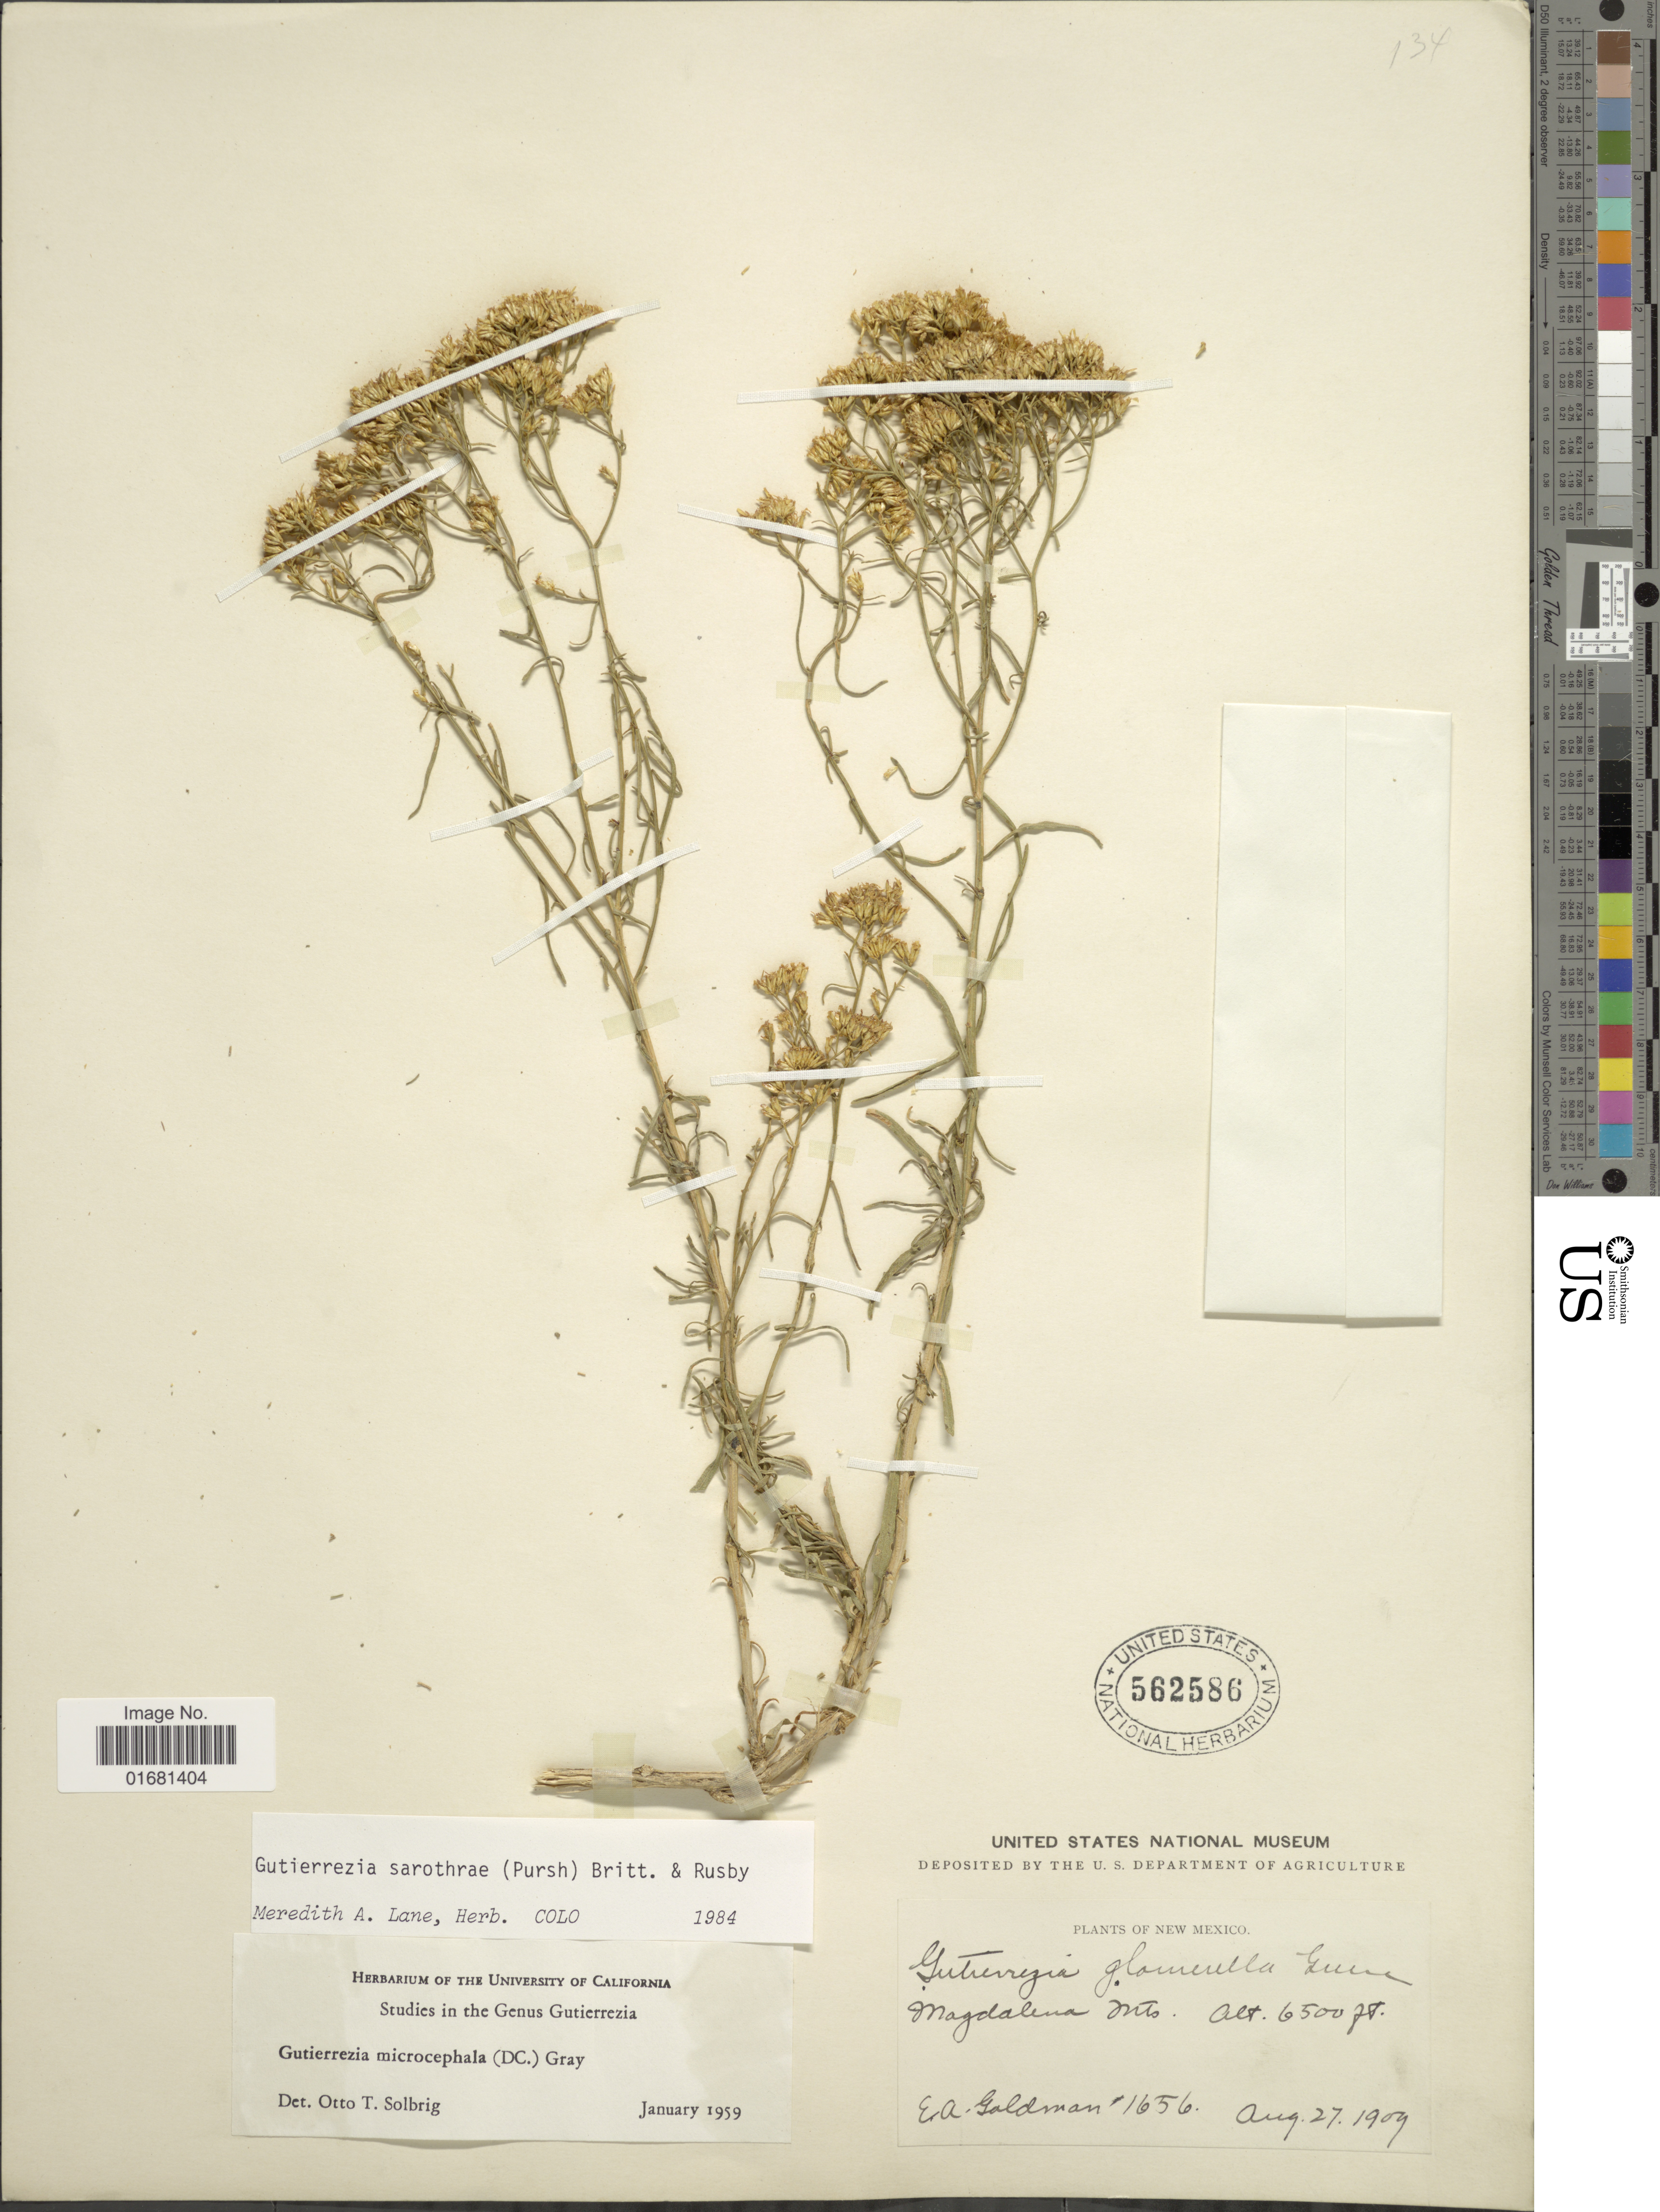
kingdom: Plantae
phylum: Tracheophyta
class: Magnoliopsida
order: Asterales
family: Asteraceae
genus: Gutierrezia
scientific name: Gutierrezia sarothrae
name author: (Pursh) Britton & Rusby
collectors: E. A. Goldman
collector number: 1656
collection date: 1909-08-27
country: United States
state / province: New Mexico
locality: Magdalena Mts.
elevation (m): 1981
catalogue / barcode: US 562586